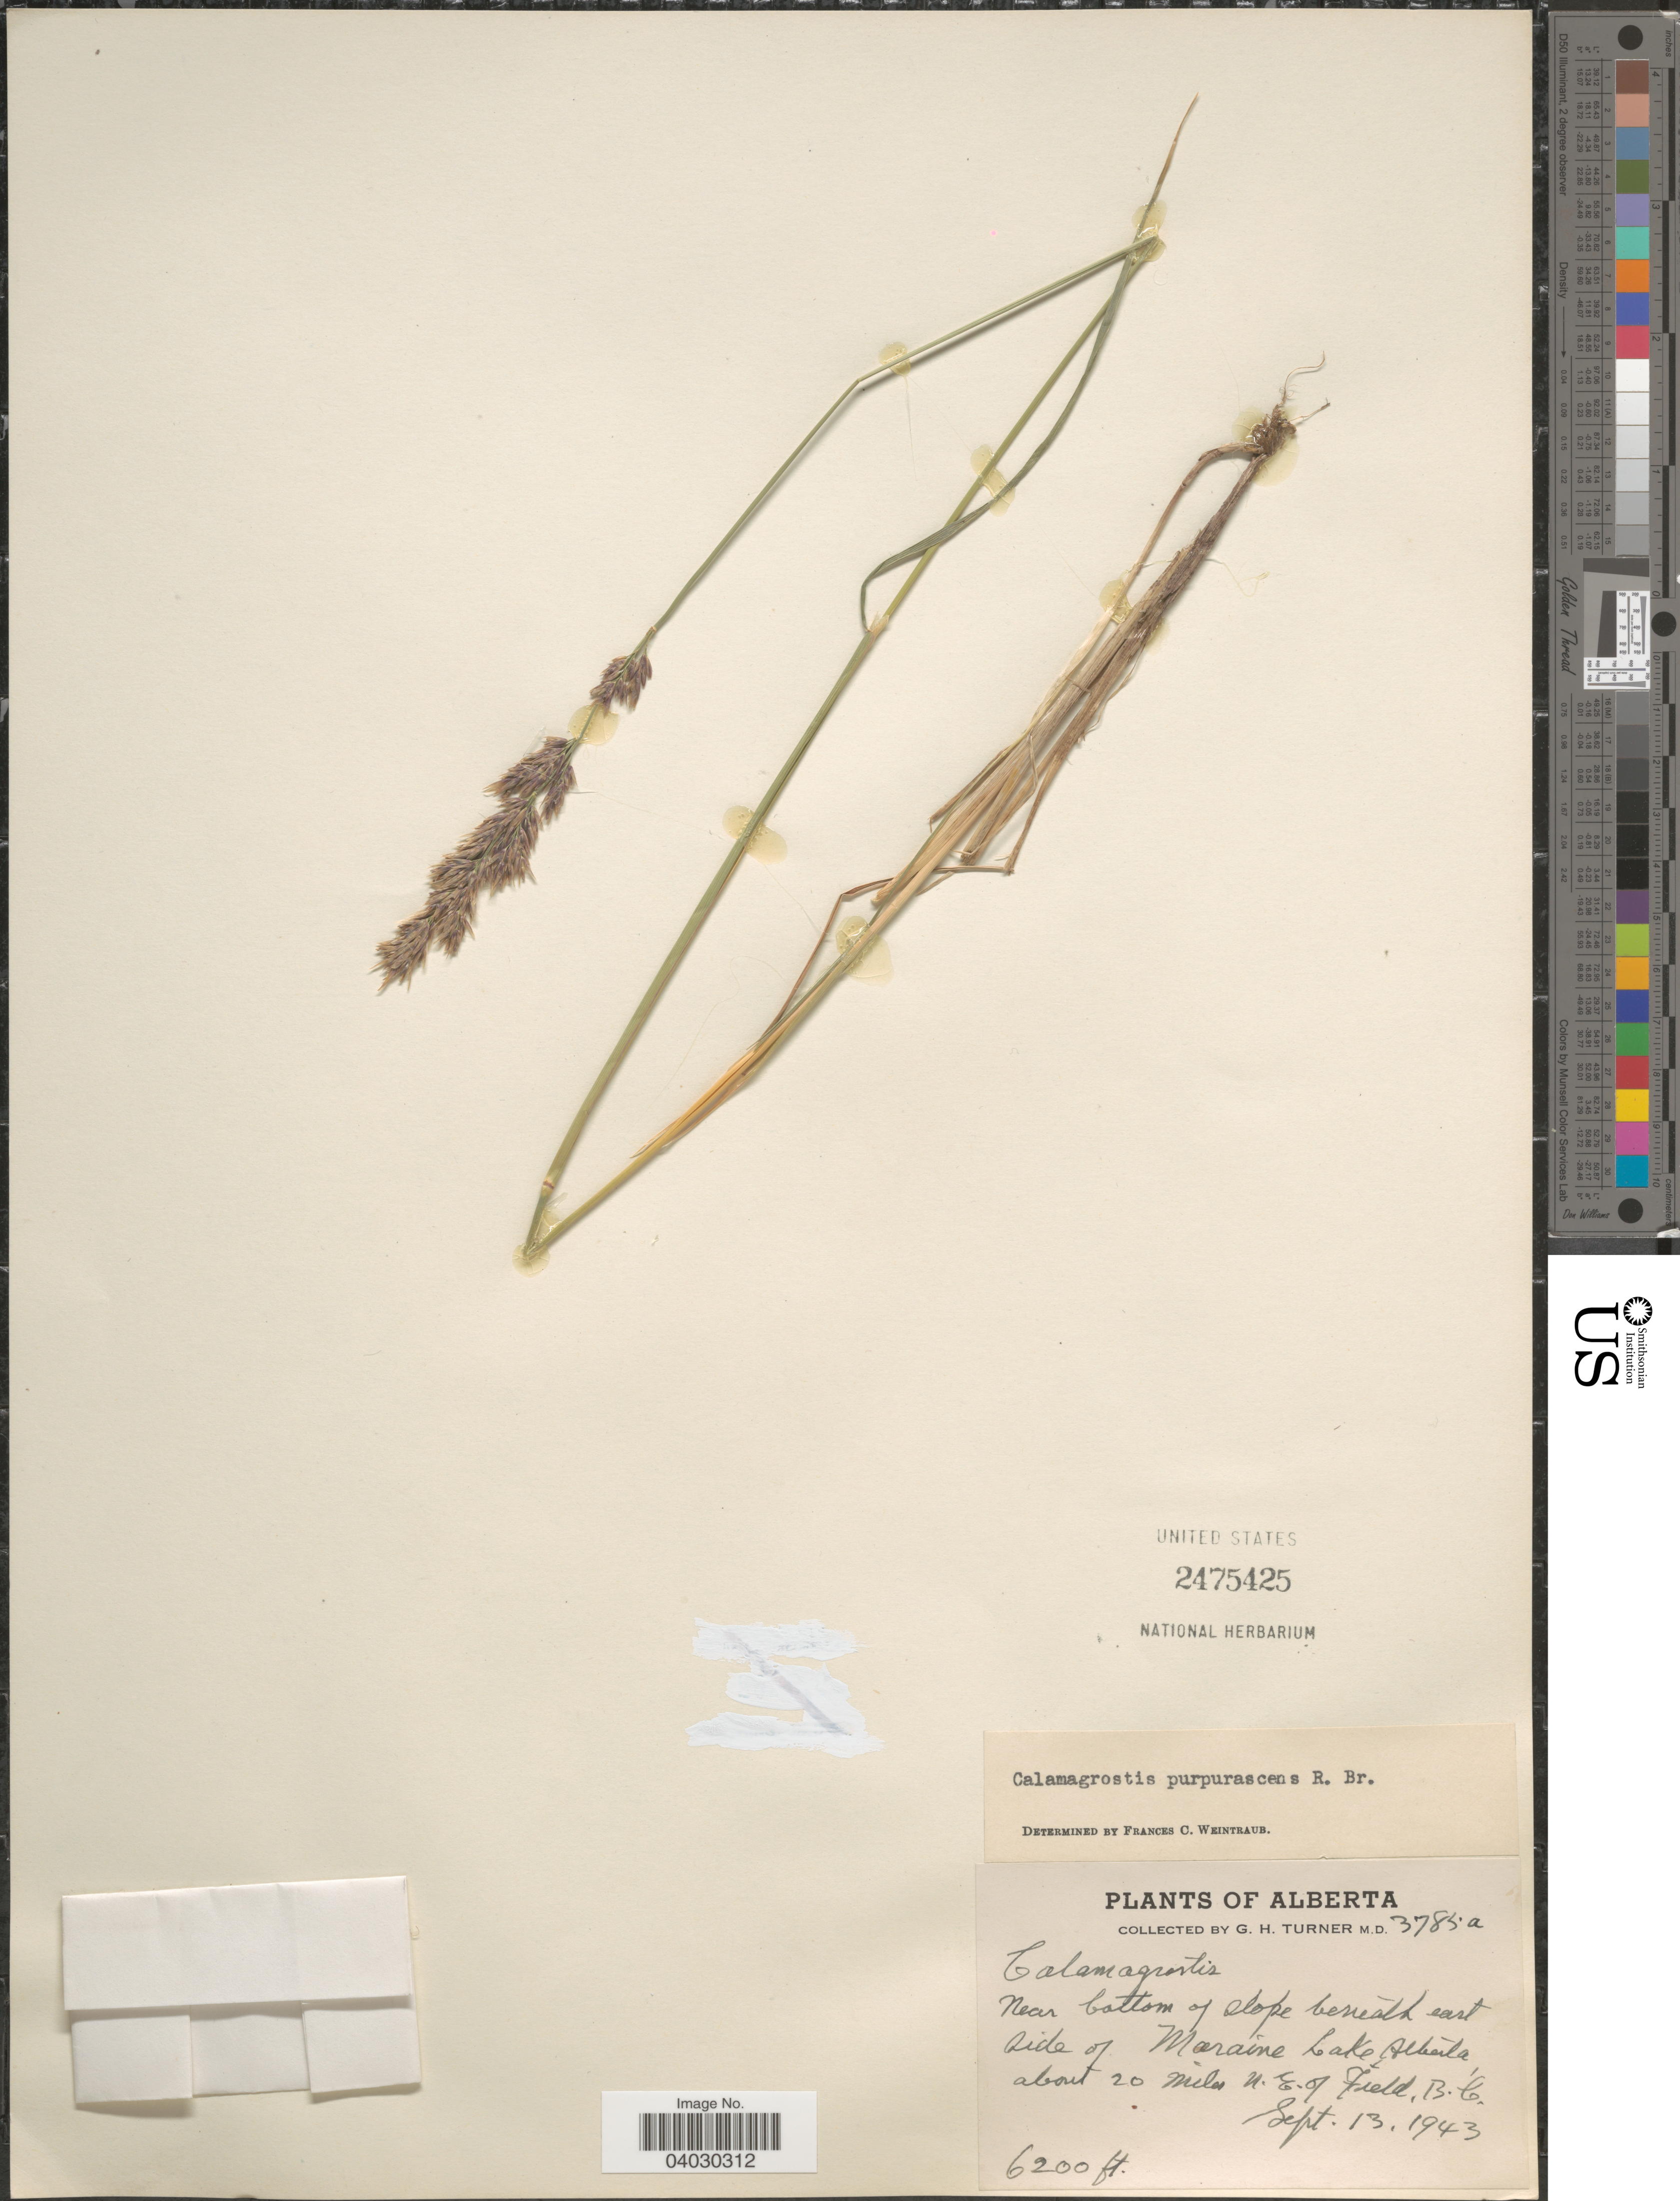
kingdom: Plantae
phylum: Tracheophyta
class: Liliopsida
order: Poales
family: Poaceae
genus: Calamagrostis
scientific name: Calamagrostis purpurascens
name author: R. Br.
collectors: G. H. Turner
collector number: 3785a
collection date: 1943-09-13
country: Canada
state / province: Alberta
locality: Near bottom of slope beneath east side of Moraine Lake, about 20 miles N.E. of Field, B. C.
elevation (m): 1890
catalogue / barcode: US 2475425